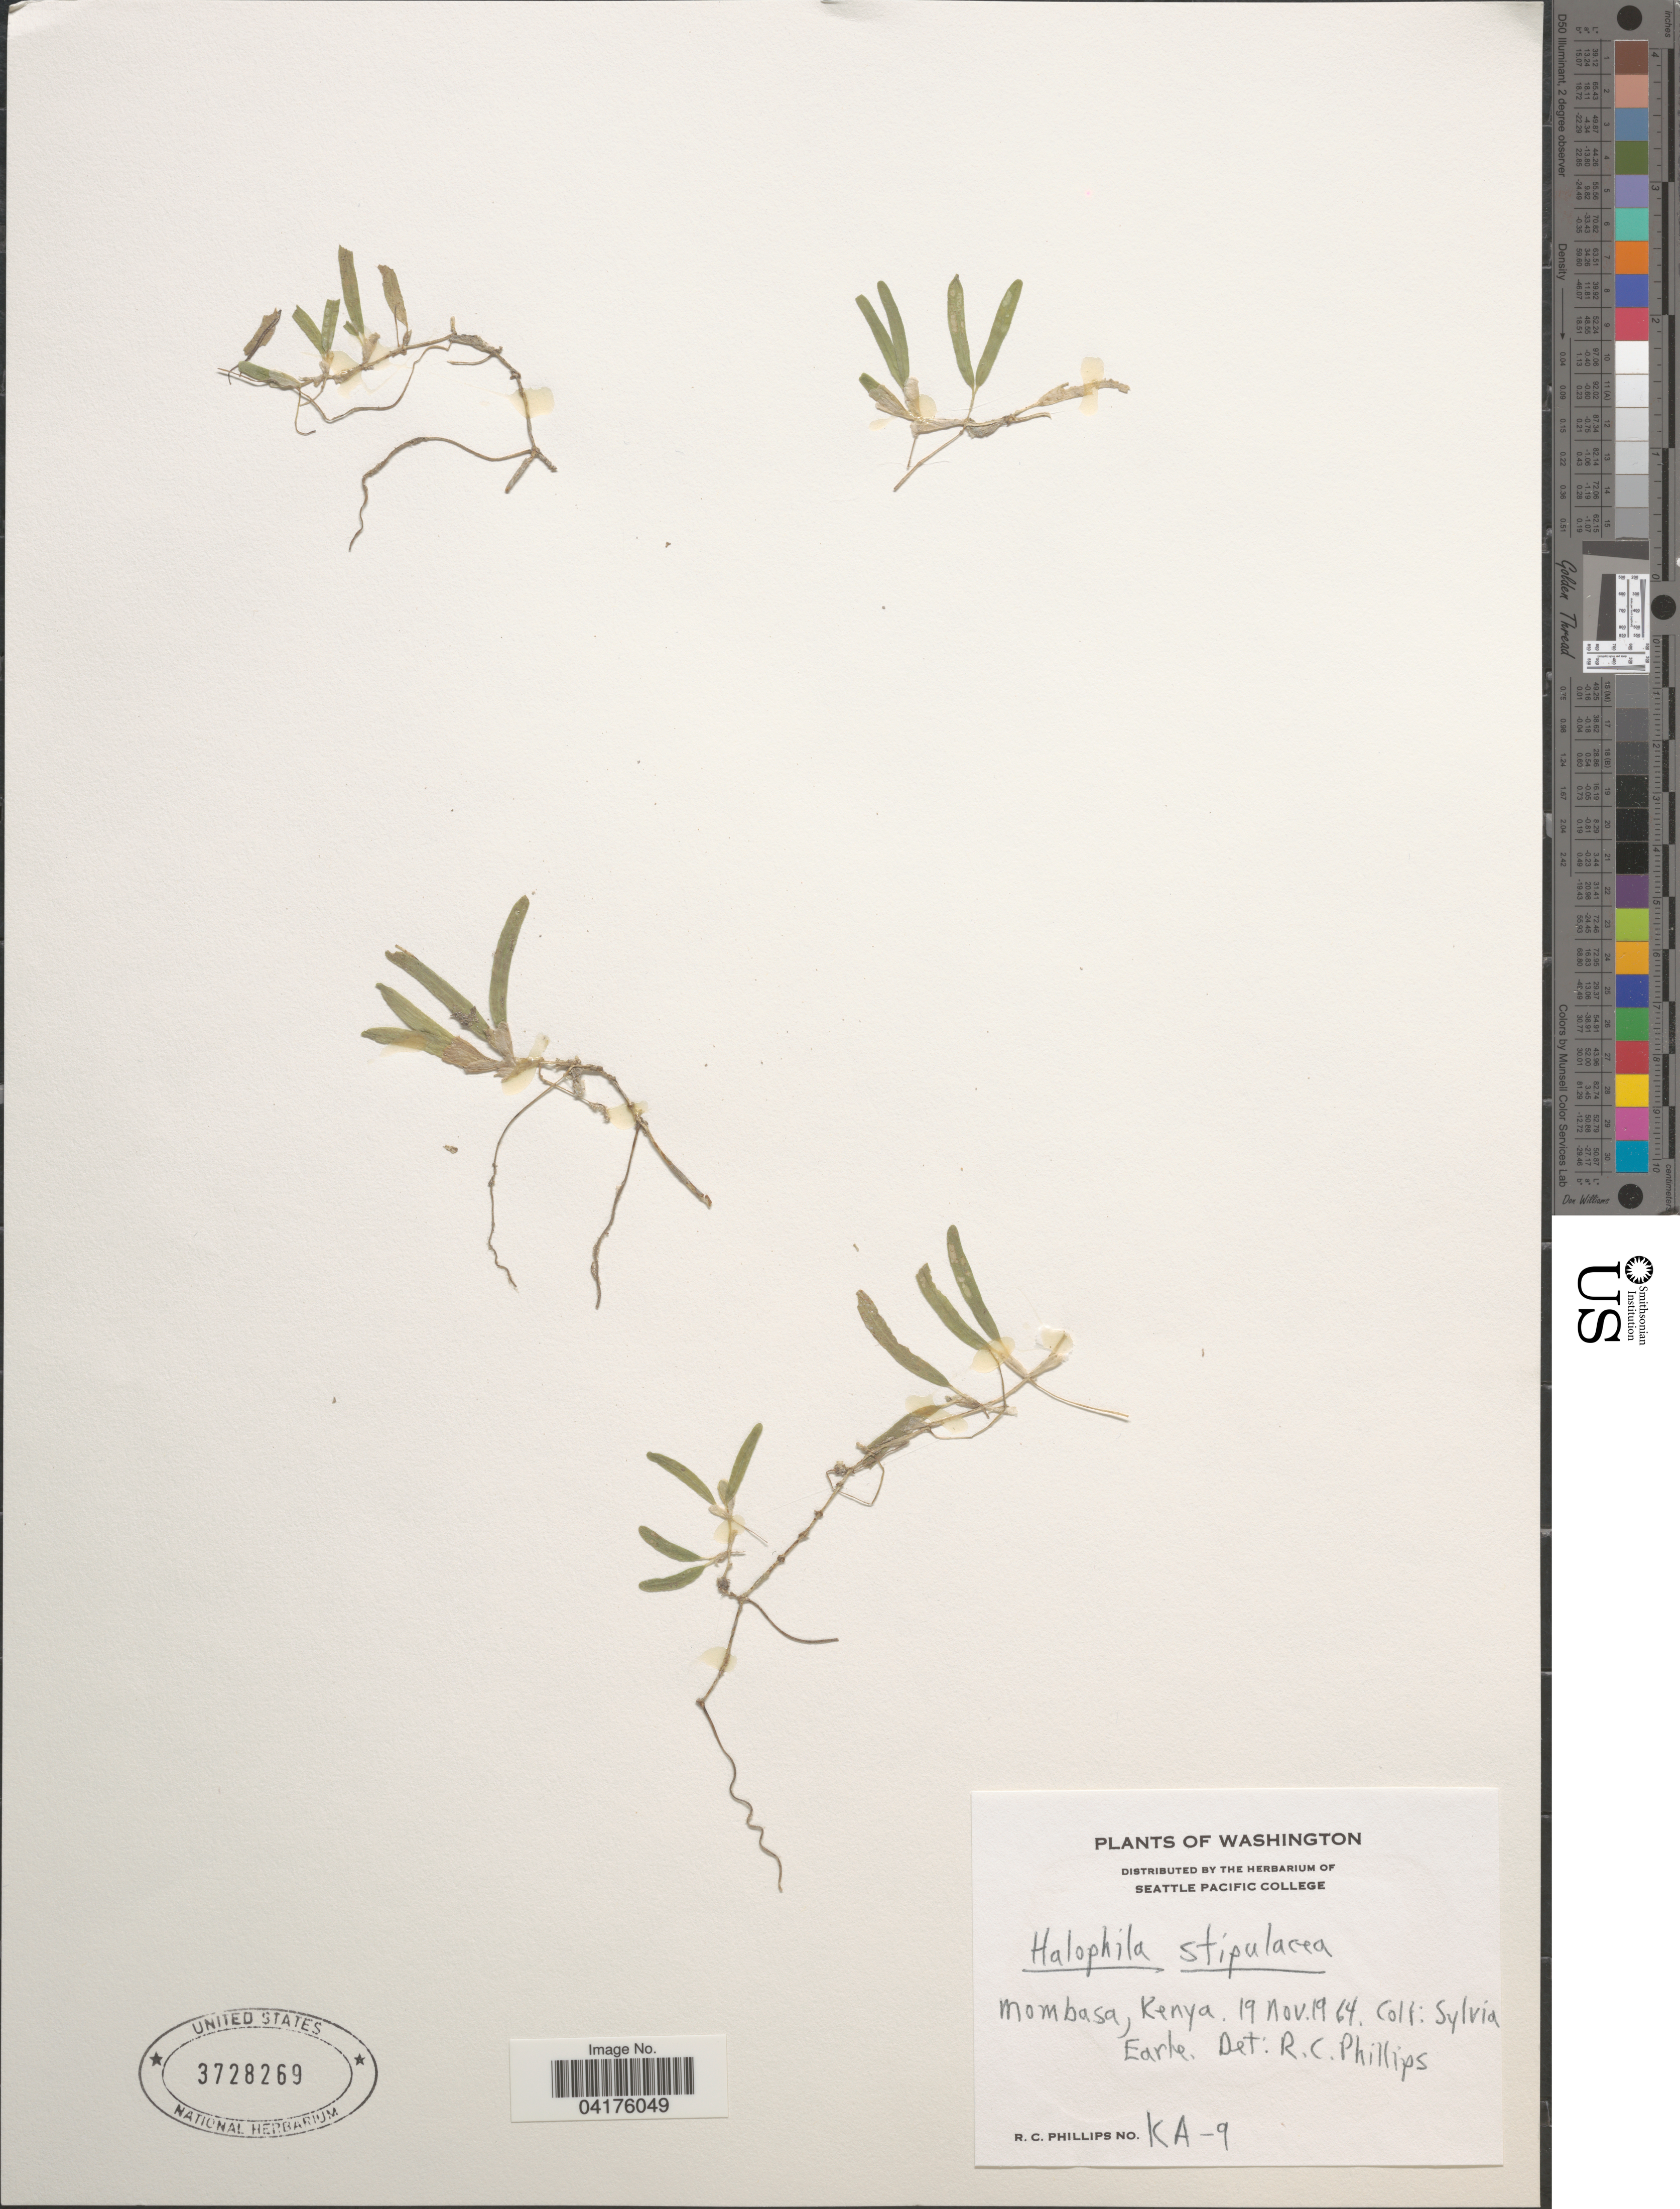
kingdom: Plantae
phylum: Tracheophyta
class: Liliopsida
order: Alismatales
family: Hydrocharitaceae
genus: Halophila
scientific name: Halophila stipulacea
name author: (Forssk.) Asch.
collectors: S. A. Earle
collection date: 1964-11-19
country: Kenya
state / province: Mombasa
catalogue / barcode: US 3728269